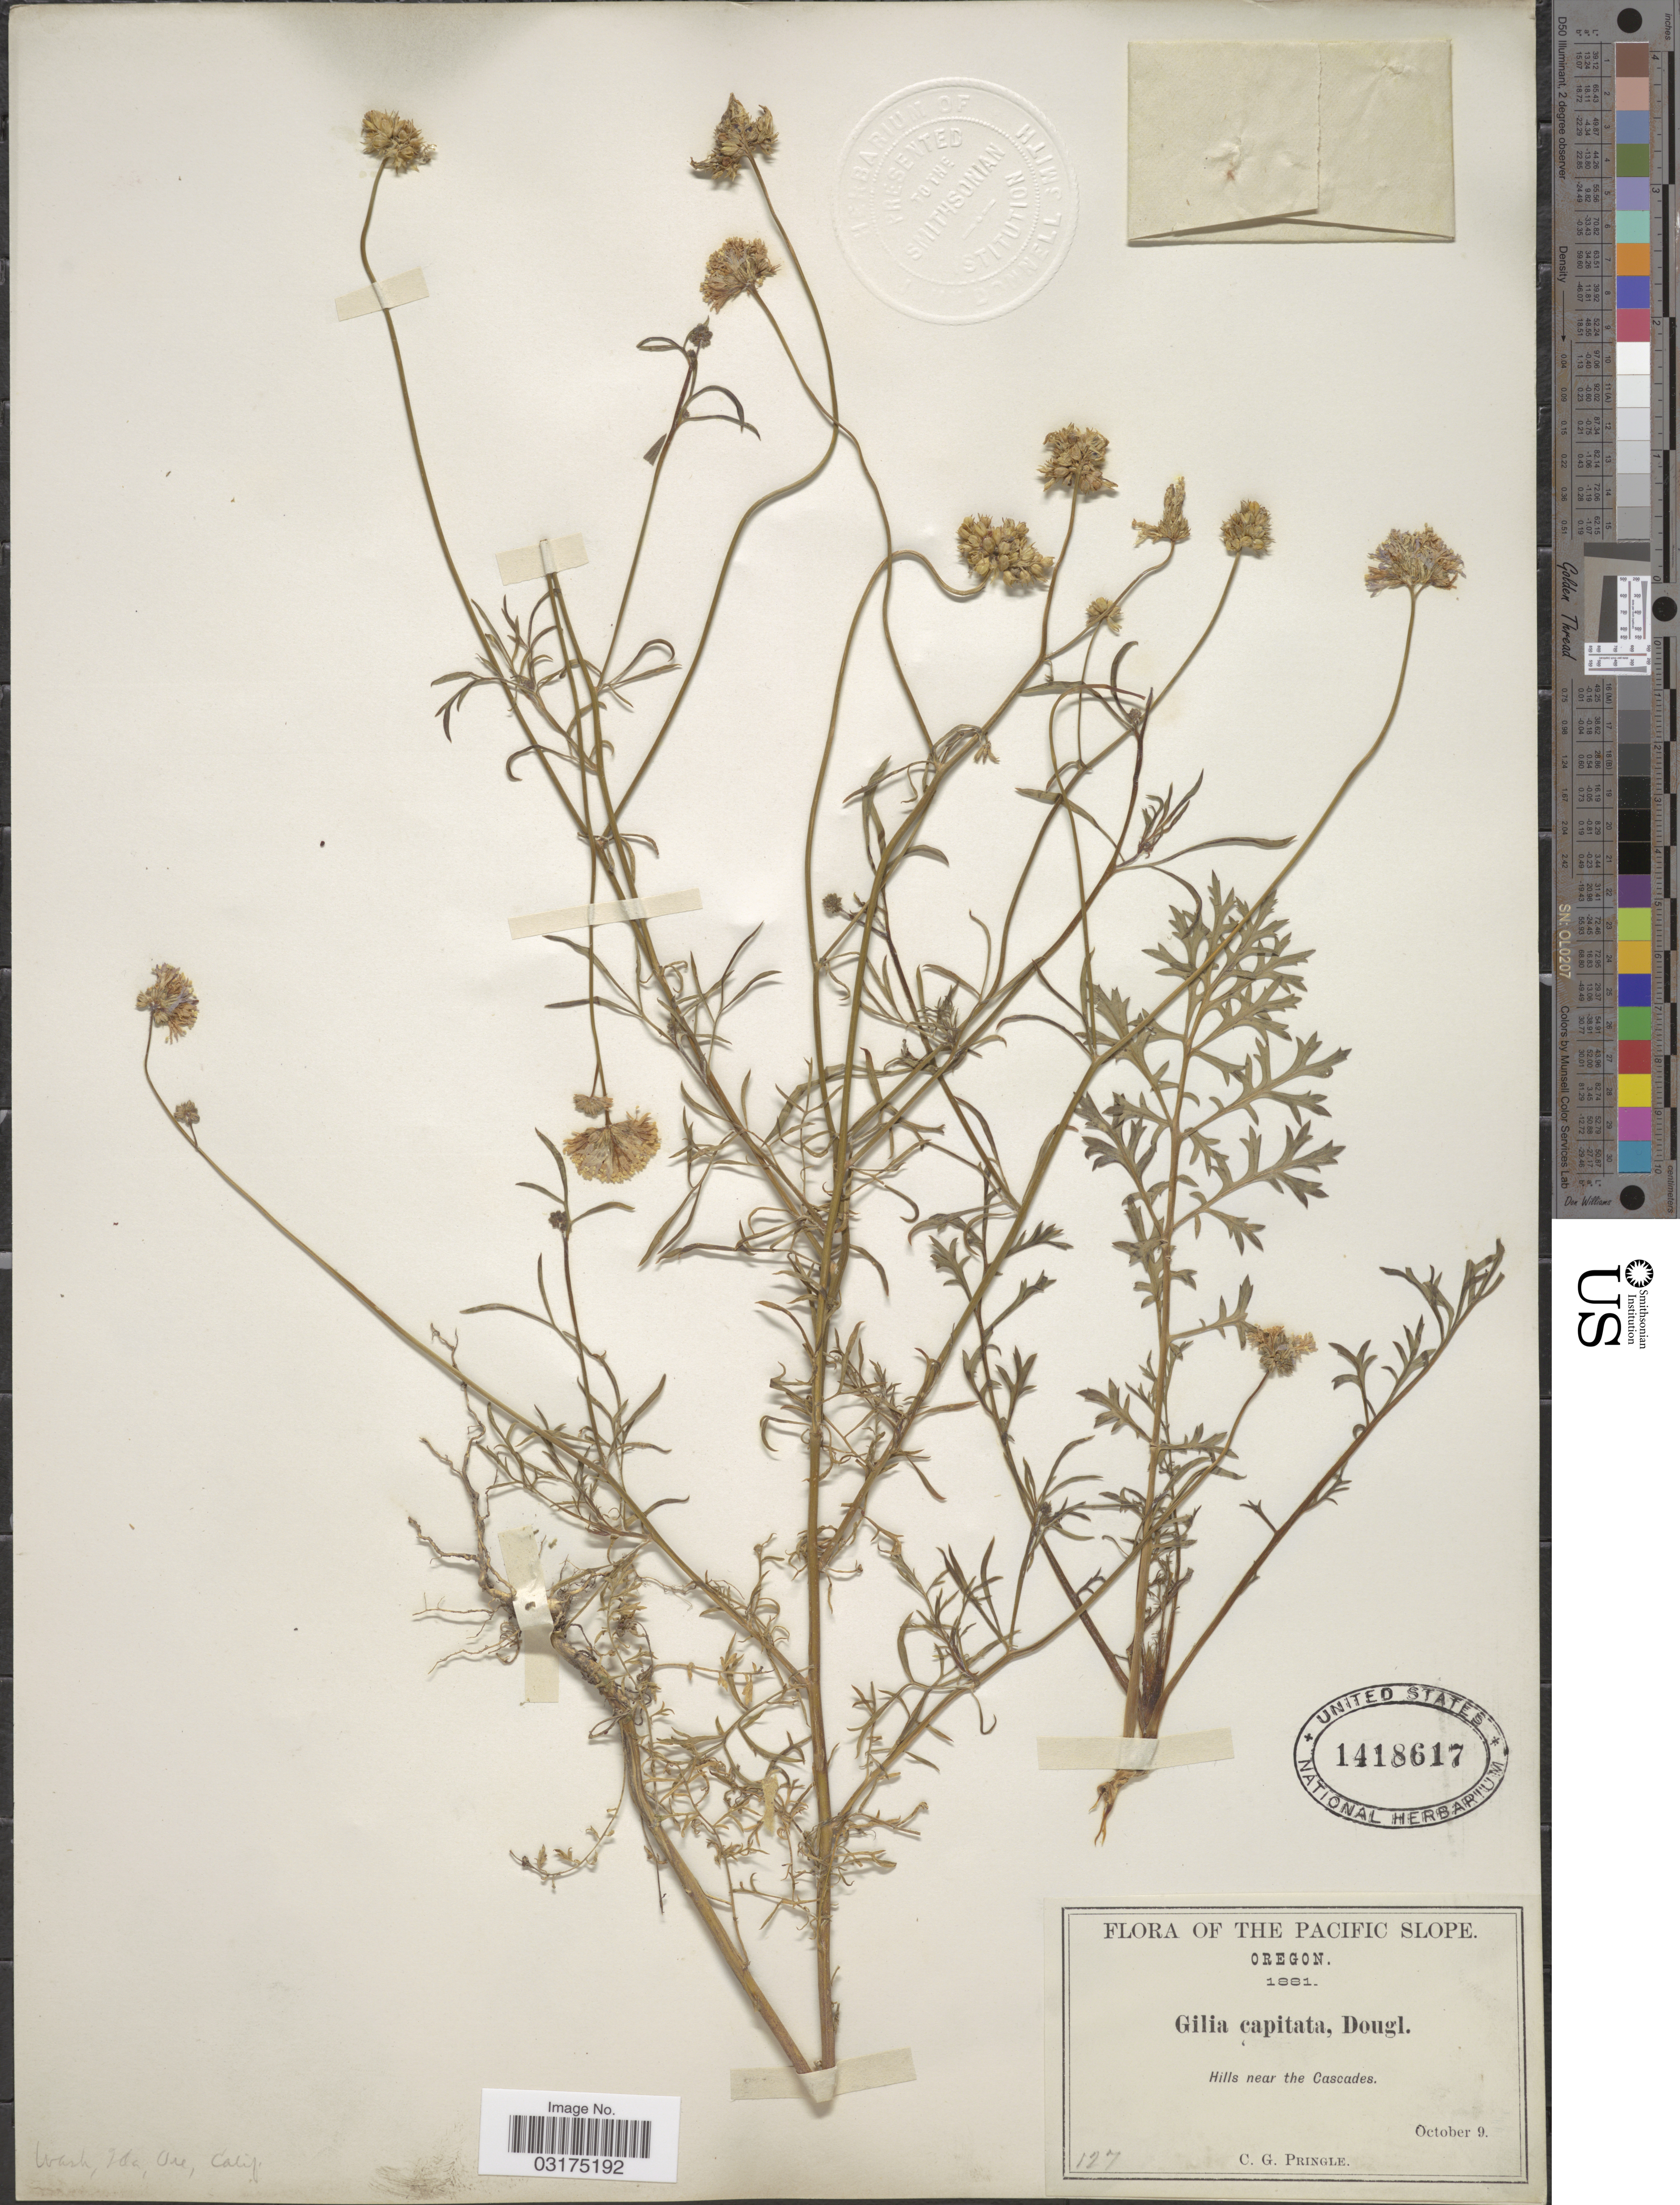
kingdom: Plantae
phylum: Tracheophyta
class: Magnoliopsida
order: Ericales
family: Polemoniaceae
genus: Gilia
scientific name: Gilia capitata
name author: Sims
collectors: C. G. Pringle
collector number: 127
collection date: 1881-10-09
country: United States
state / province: Oregon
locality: The Pacific Slope, Hills near the Cascades.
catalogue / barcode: US 1418617